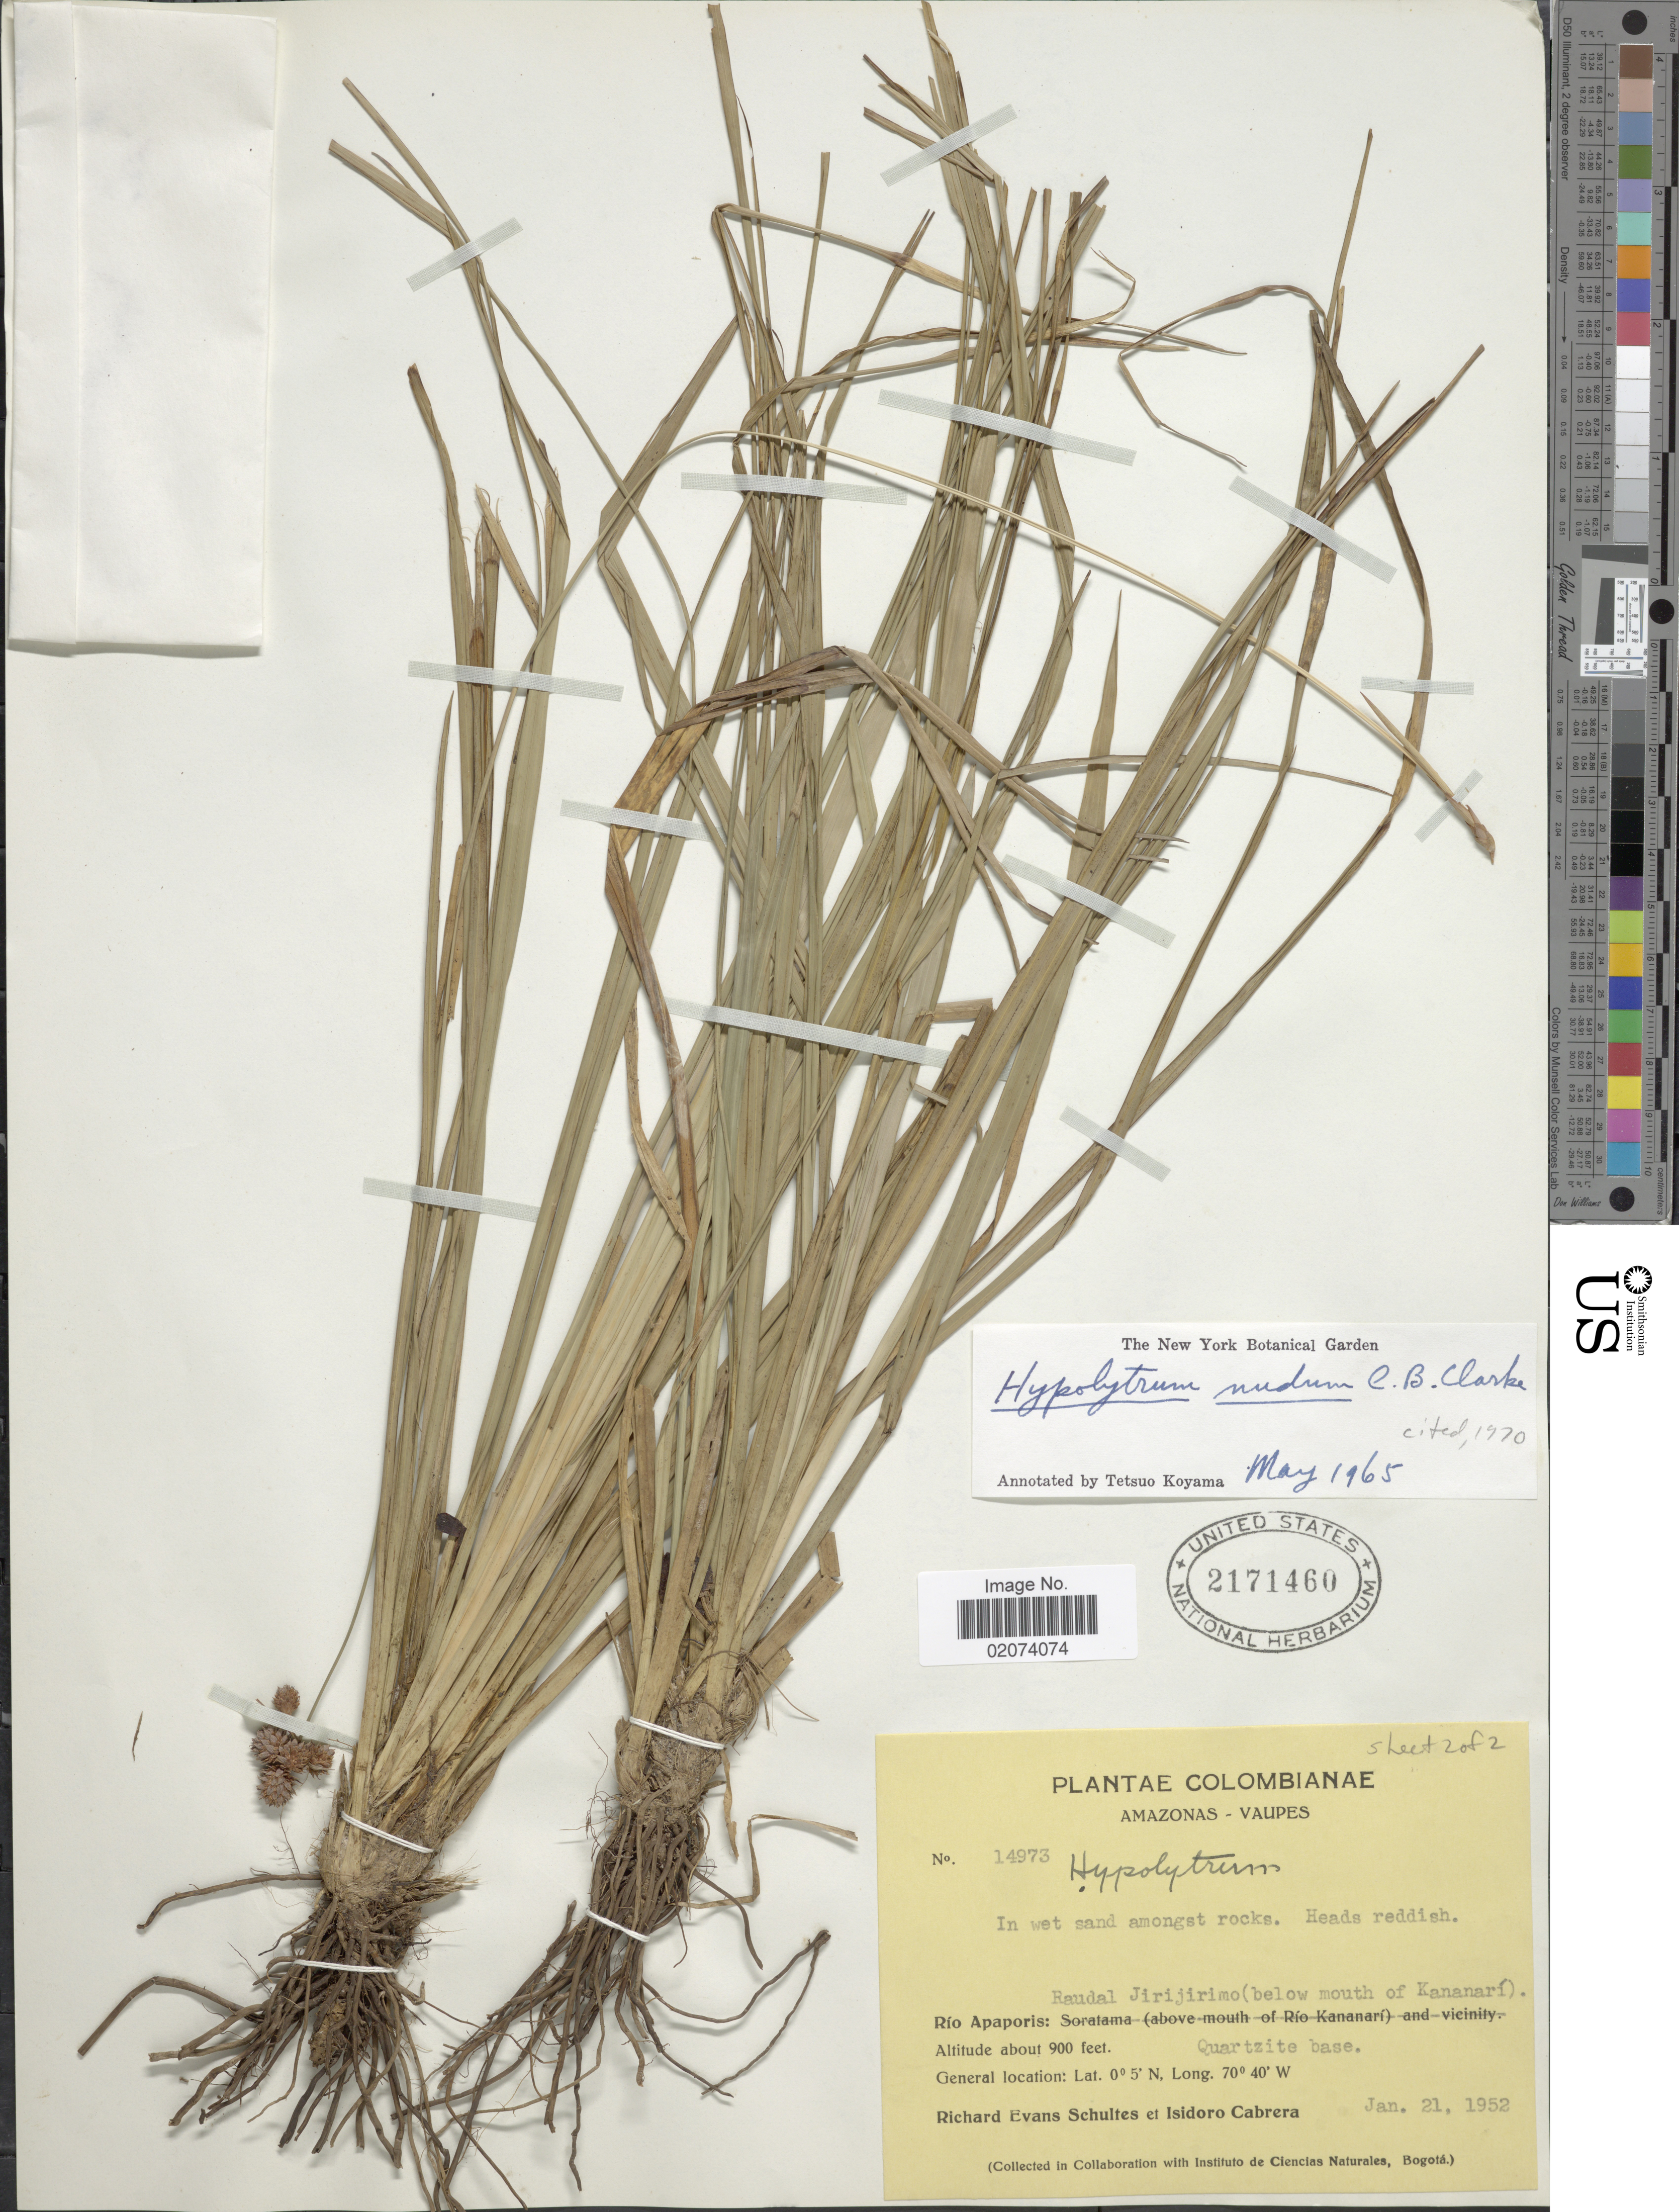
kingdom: Plantae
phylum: Tracheophyta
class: Liliopsida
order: Poales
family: Cyperaceae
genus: Hypolytrum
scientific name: Hypolytrum nudum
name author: C.B. Clarke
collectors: R. E. Schultes & I. Cabrera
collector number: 14973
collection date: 1952-01-21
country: Colombia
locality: Amazonas-Vaupes, Rio Apaporis, Raudal Jirijirimo (below mouth of Kananari)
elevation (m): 274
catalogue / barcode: US 2171460